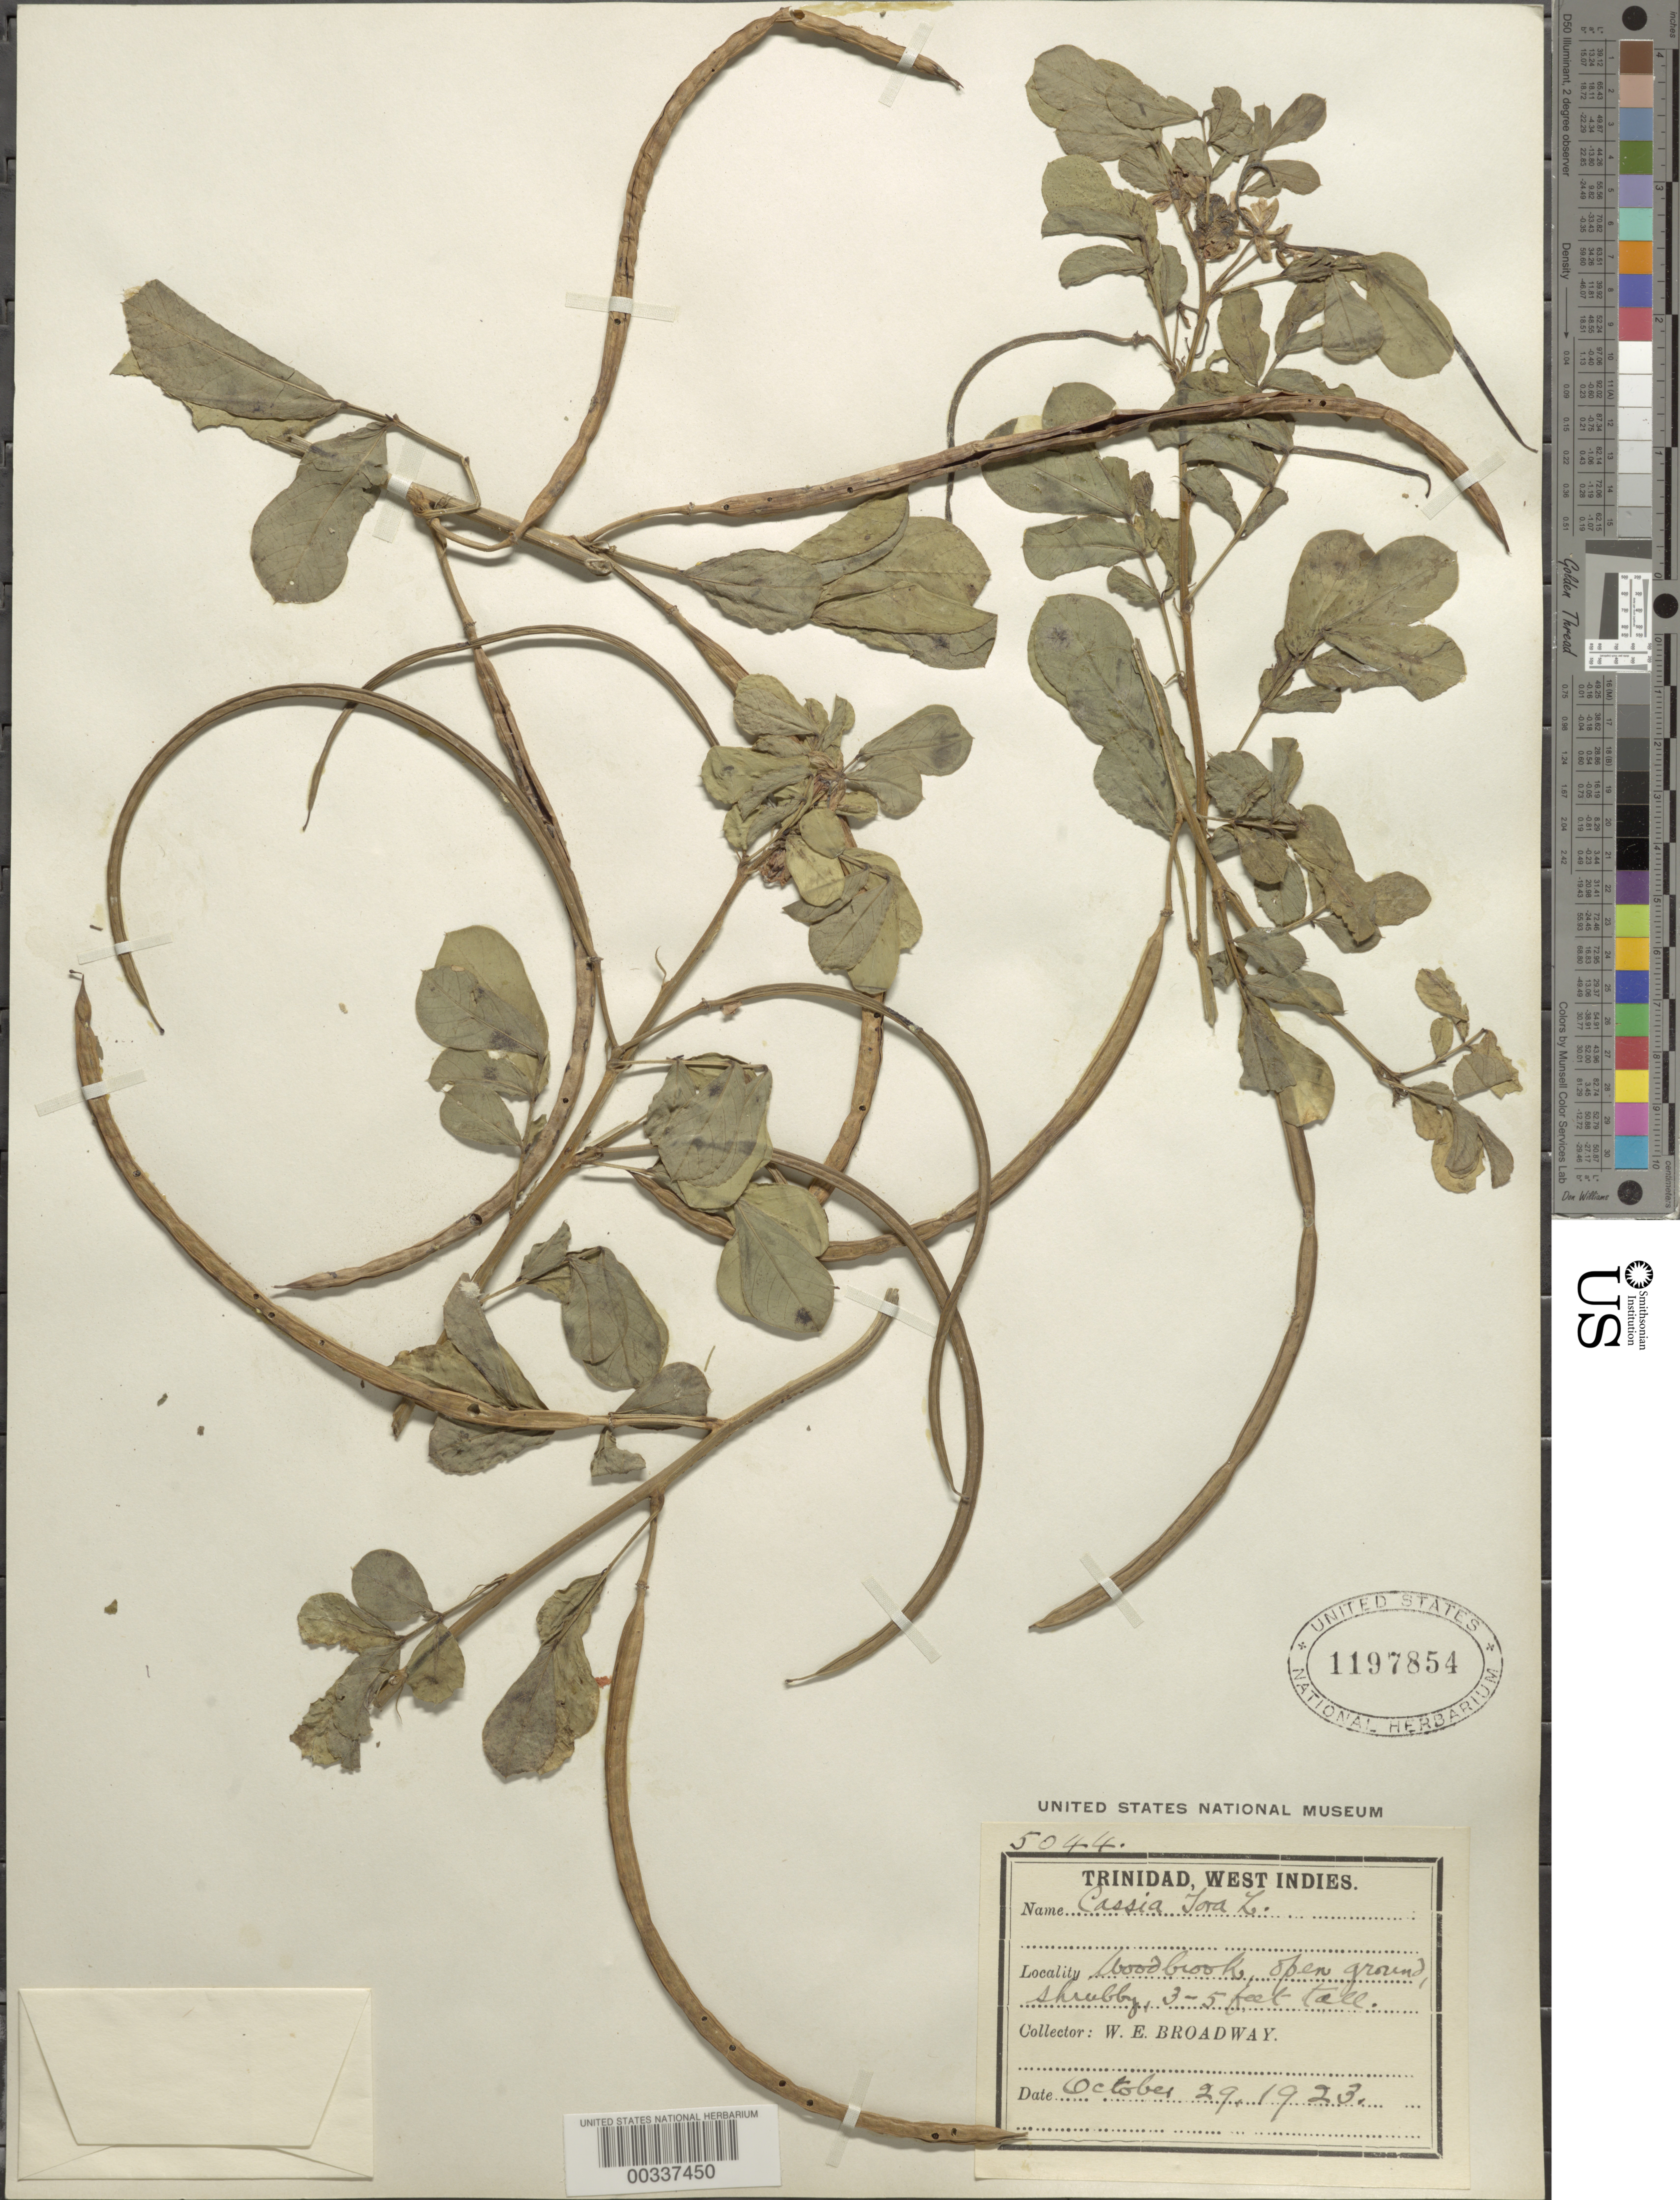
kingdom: Plantae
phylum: Tracheophyta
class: Magnoliopsida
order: Fabales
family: Fabaceae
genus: Senna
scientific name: Senna obtusifolia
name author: (L.) H.S. Irwin & Barneby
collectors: W. E. Broadway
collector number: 5044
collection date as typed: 29 Oct 1923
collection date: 1923-10-29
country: Trinidad and Tobago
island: Trinidad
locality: Woodbrooke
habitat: Open ground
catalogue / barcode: US 1197854